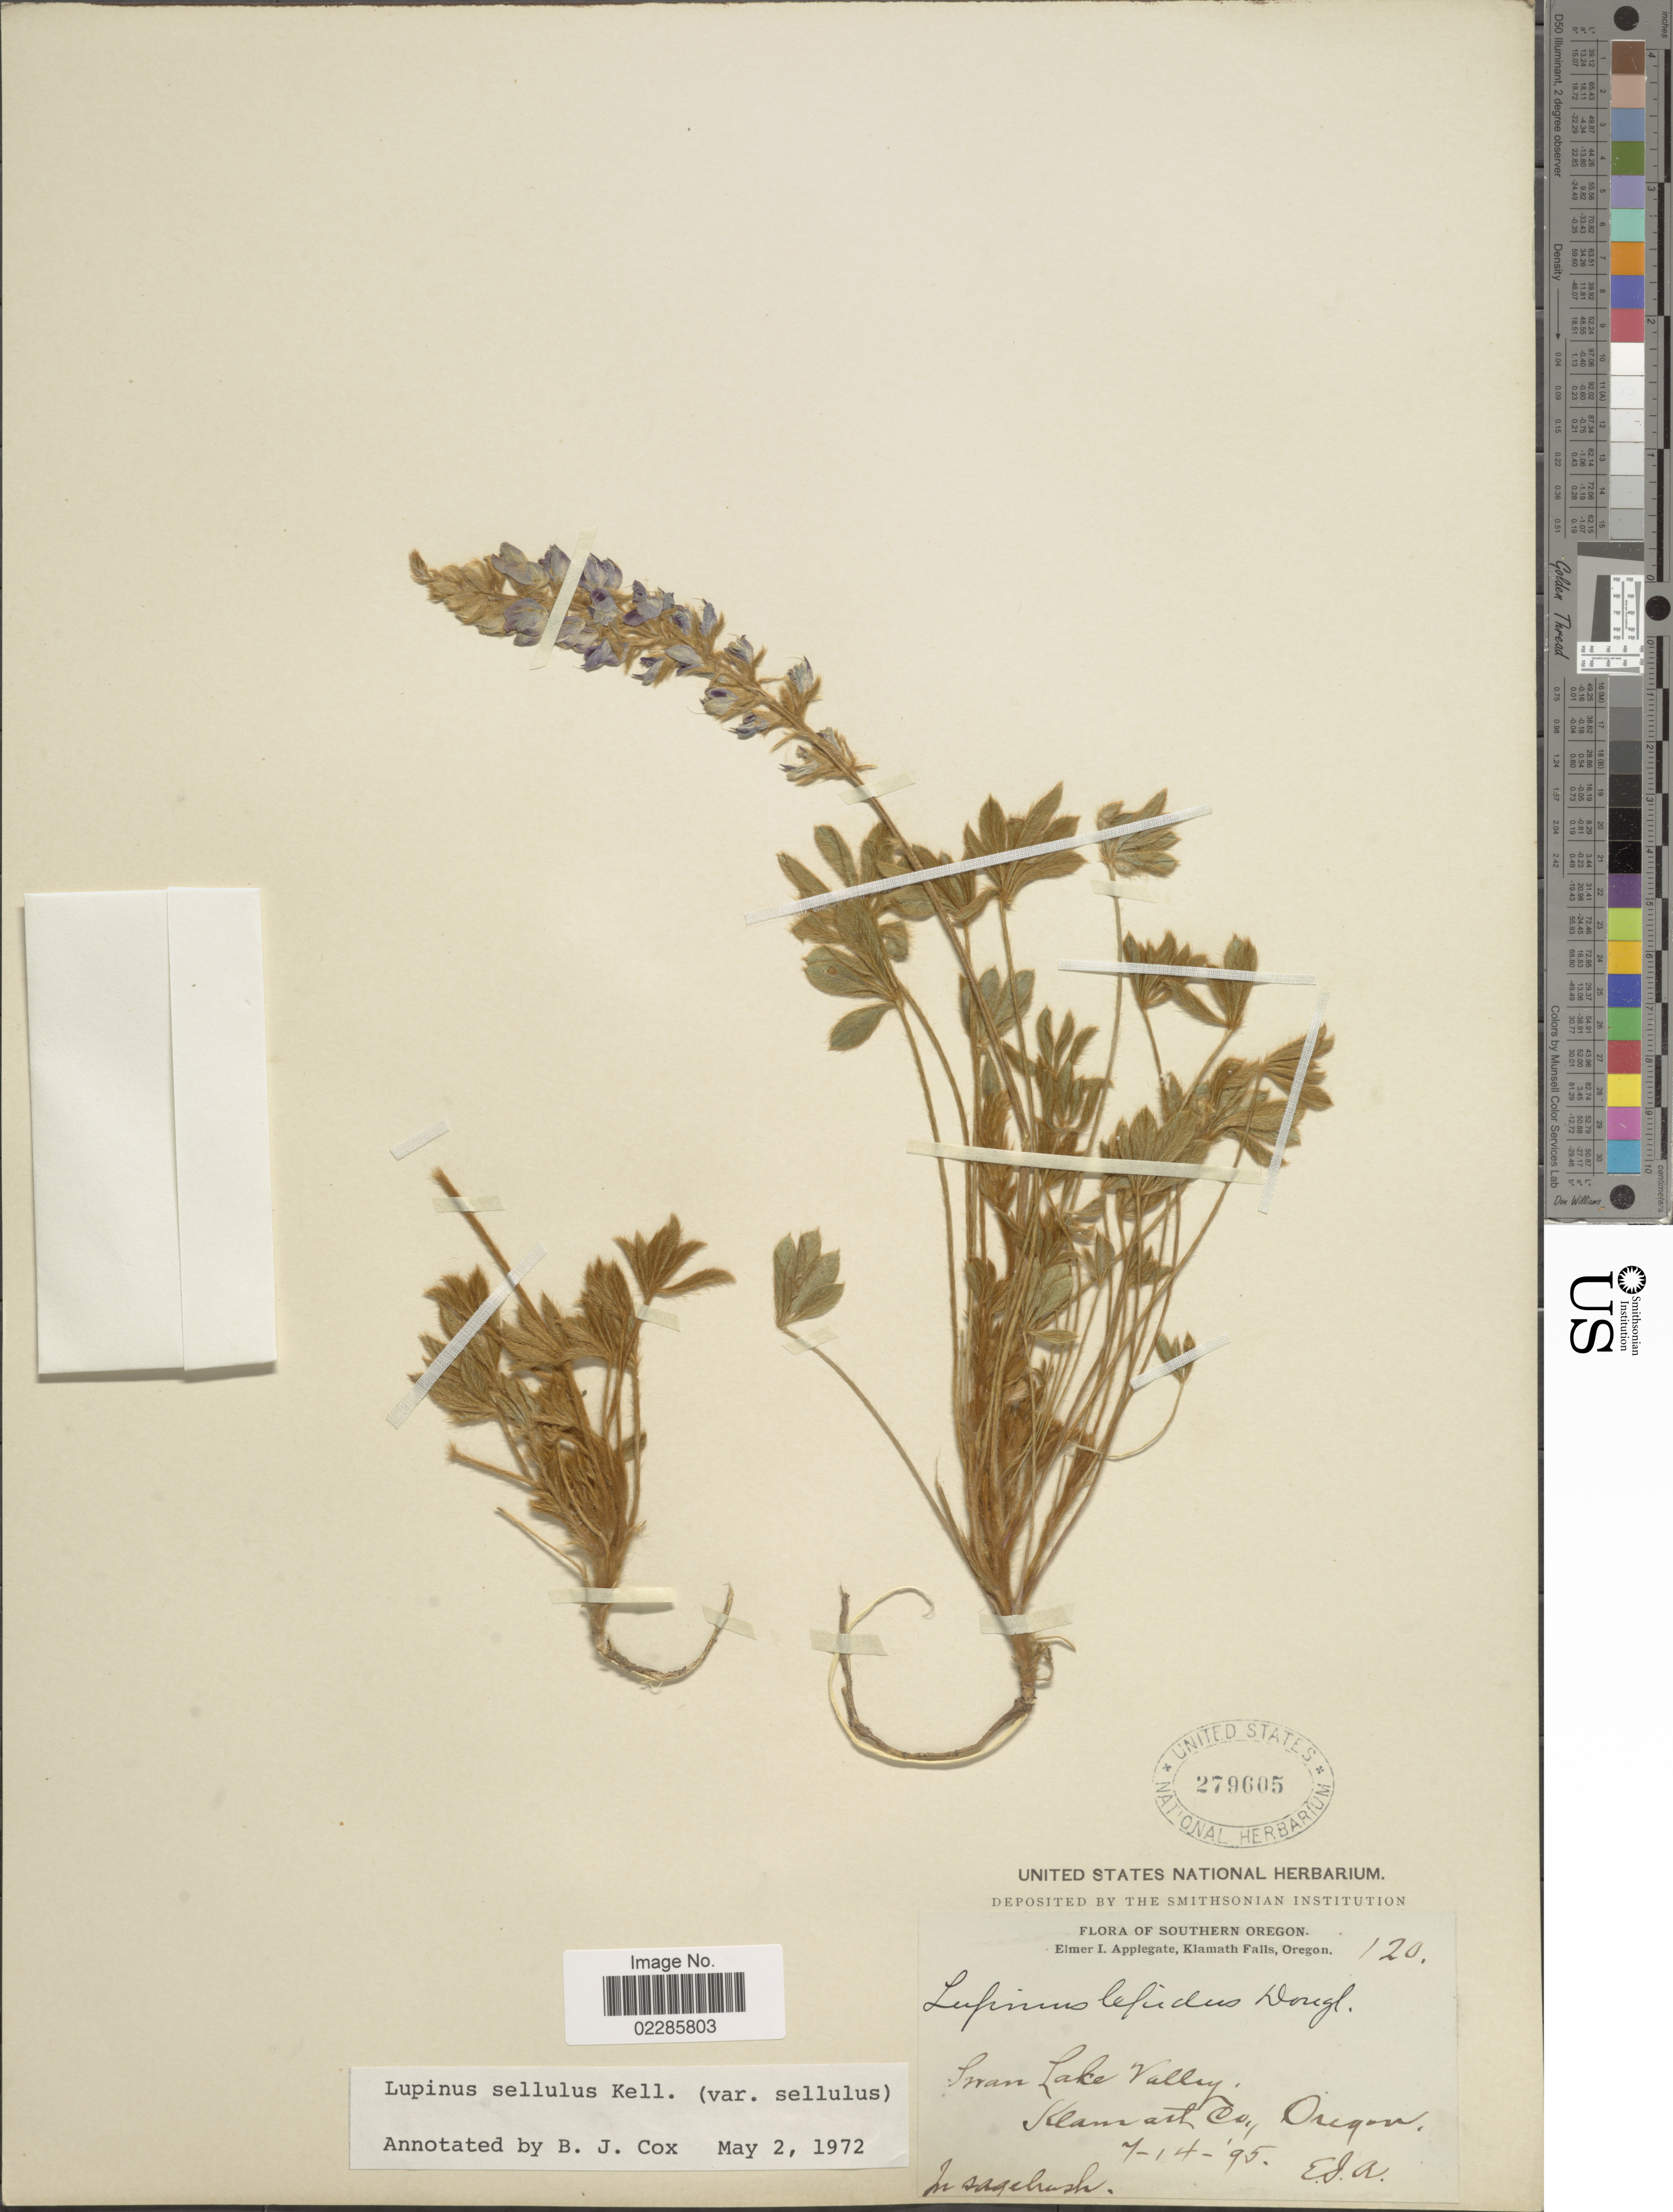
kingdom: Plantae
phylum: Tracheophyta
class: Magnoliopsida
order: Fabales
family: Fabaceae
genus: Lupinus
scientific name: Lupinus sellulus var. sellulus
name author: Kellogg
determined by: Cox, B. J.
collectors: E. I. Applegate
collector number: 120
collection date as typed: Transcribed d/m/y: 14/7/95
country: United States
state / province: Oregon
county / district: Klamath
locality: Southern oregon, Swan Lake Valley, Klamath Co, In sagebrush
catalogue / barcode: US 279605